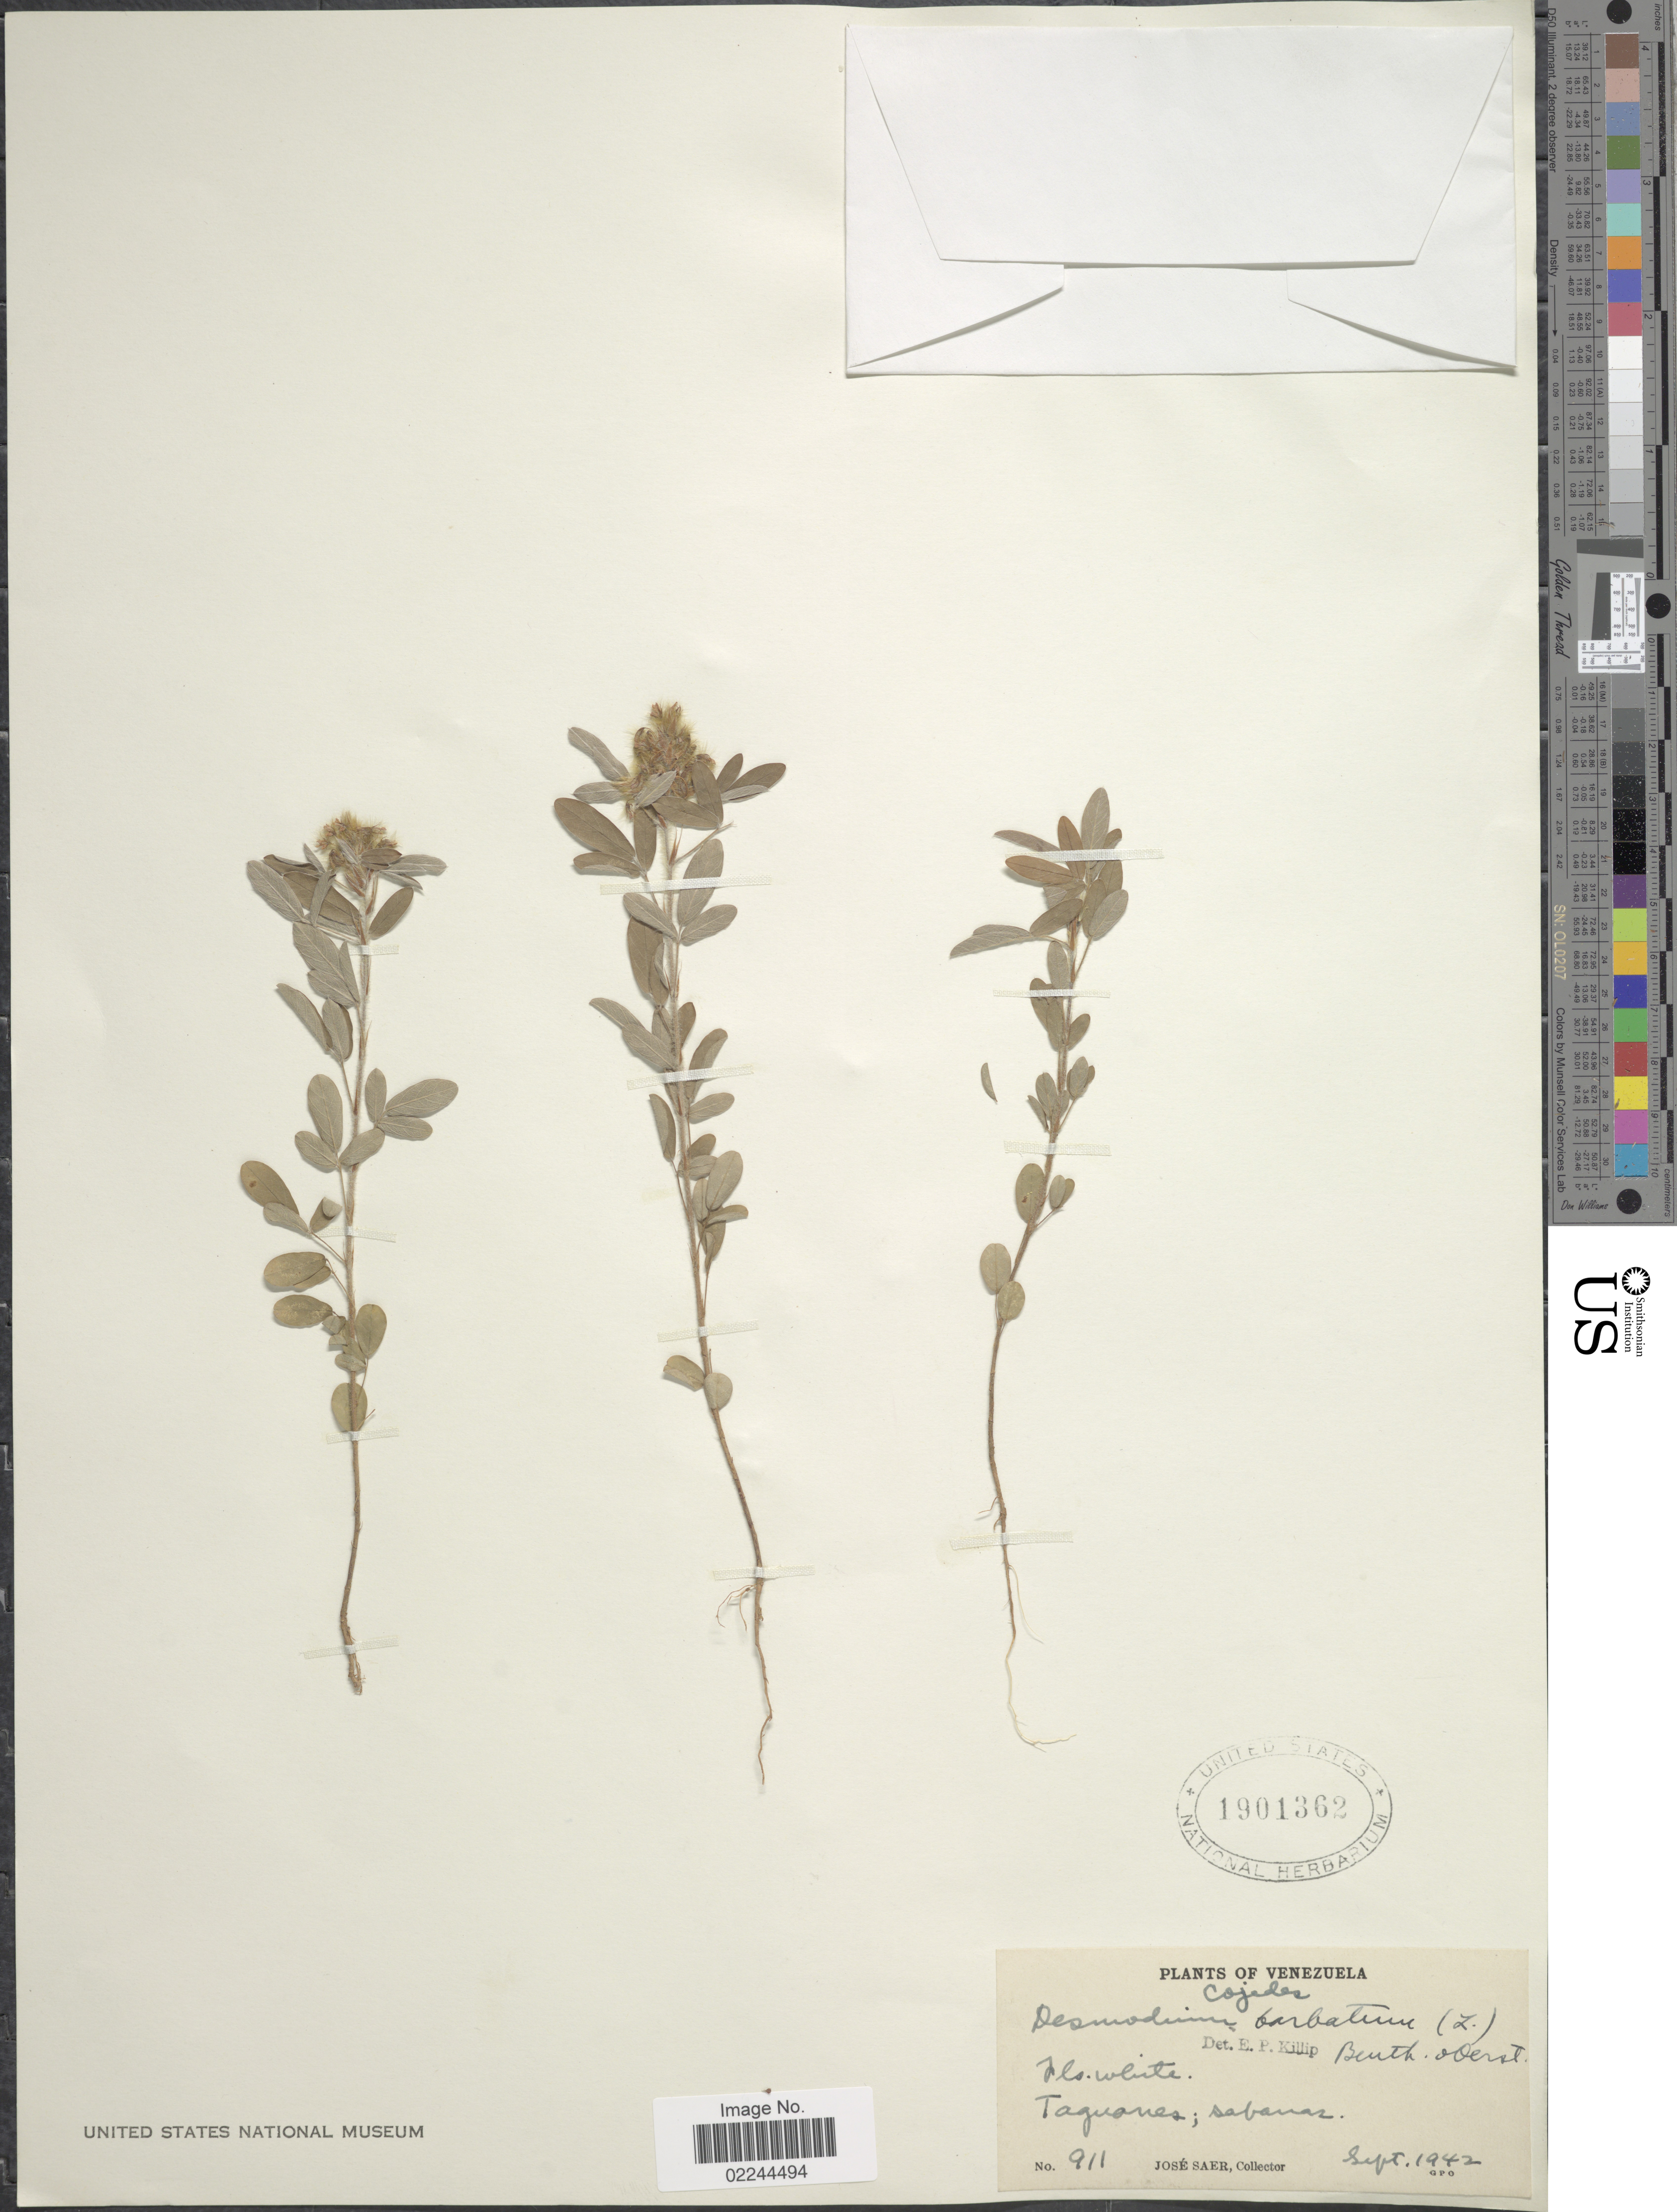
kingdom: Plantae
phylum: Tracheophyta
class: Magnoliopsida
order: Fabales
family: Fabaceae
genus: Grona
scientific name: Grona barbata var. barbata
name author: (L.) H. Ohashi & K. Ohashi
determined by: Strong, Mark T., (BOT), Smithsonian Institution - National Museum of Natural History (UNITED STATES)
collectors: J. Saer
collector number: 911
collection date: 1942-09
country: Venezuela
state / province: Cojedes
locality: Taguanes; sabanas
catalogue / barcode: US 1901362